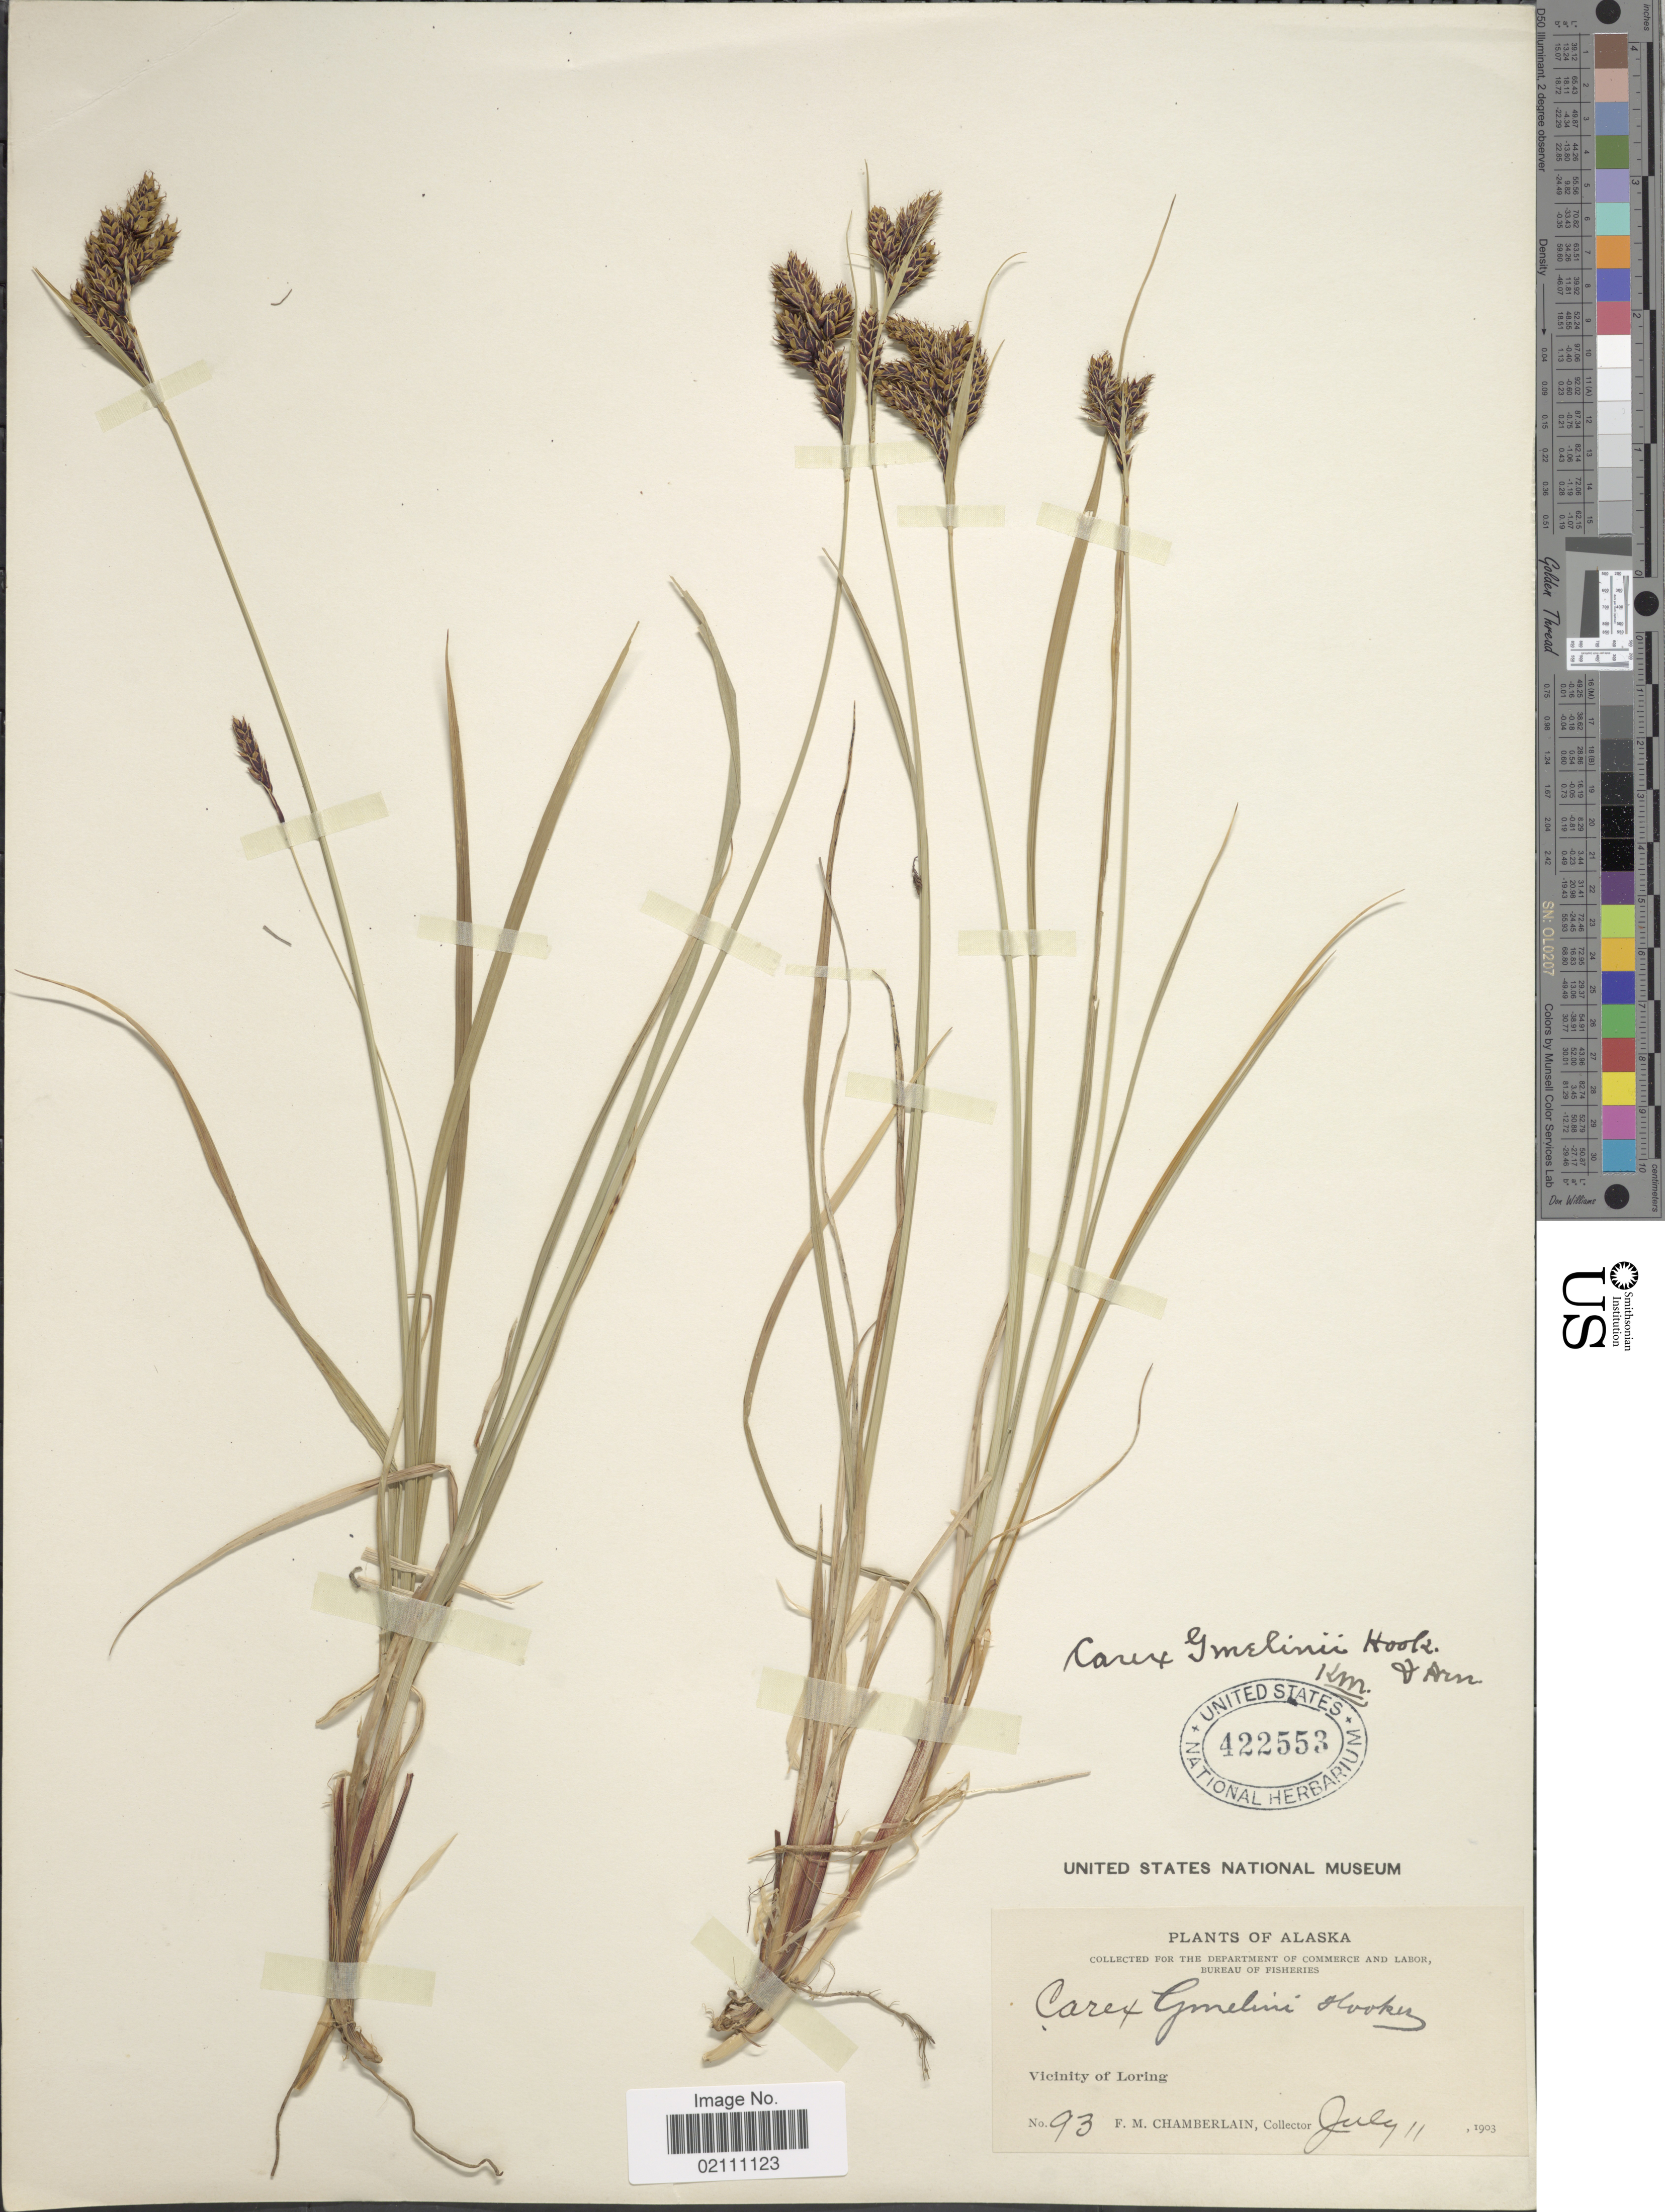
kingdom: Plantae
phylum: Tracheophyta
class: Liliopsida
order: Poales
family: Cyperaceae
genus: Carex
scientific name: Carex gmelinii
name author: Hook. & Arn.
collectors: F. Chamberlain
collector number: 93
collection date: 1903-07-11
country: United States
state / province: Alaska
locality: Vicinity of Loring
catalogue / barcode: US 422553